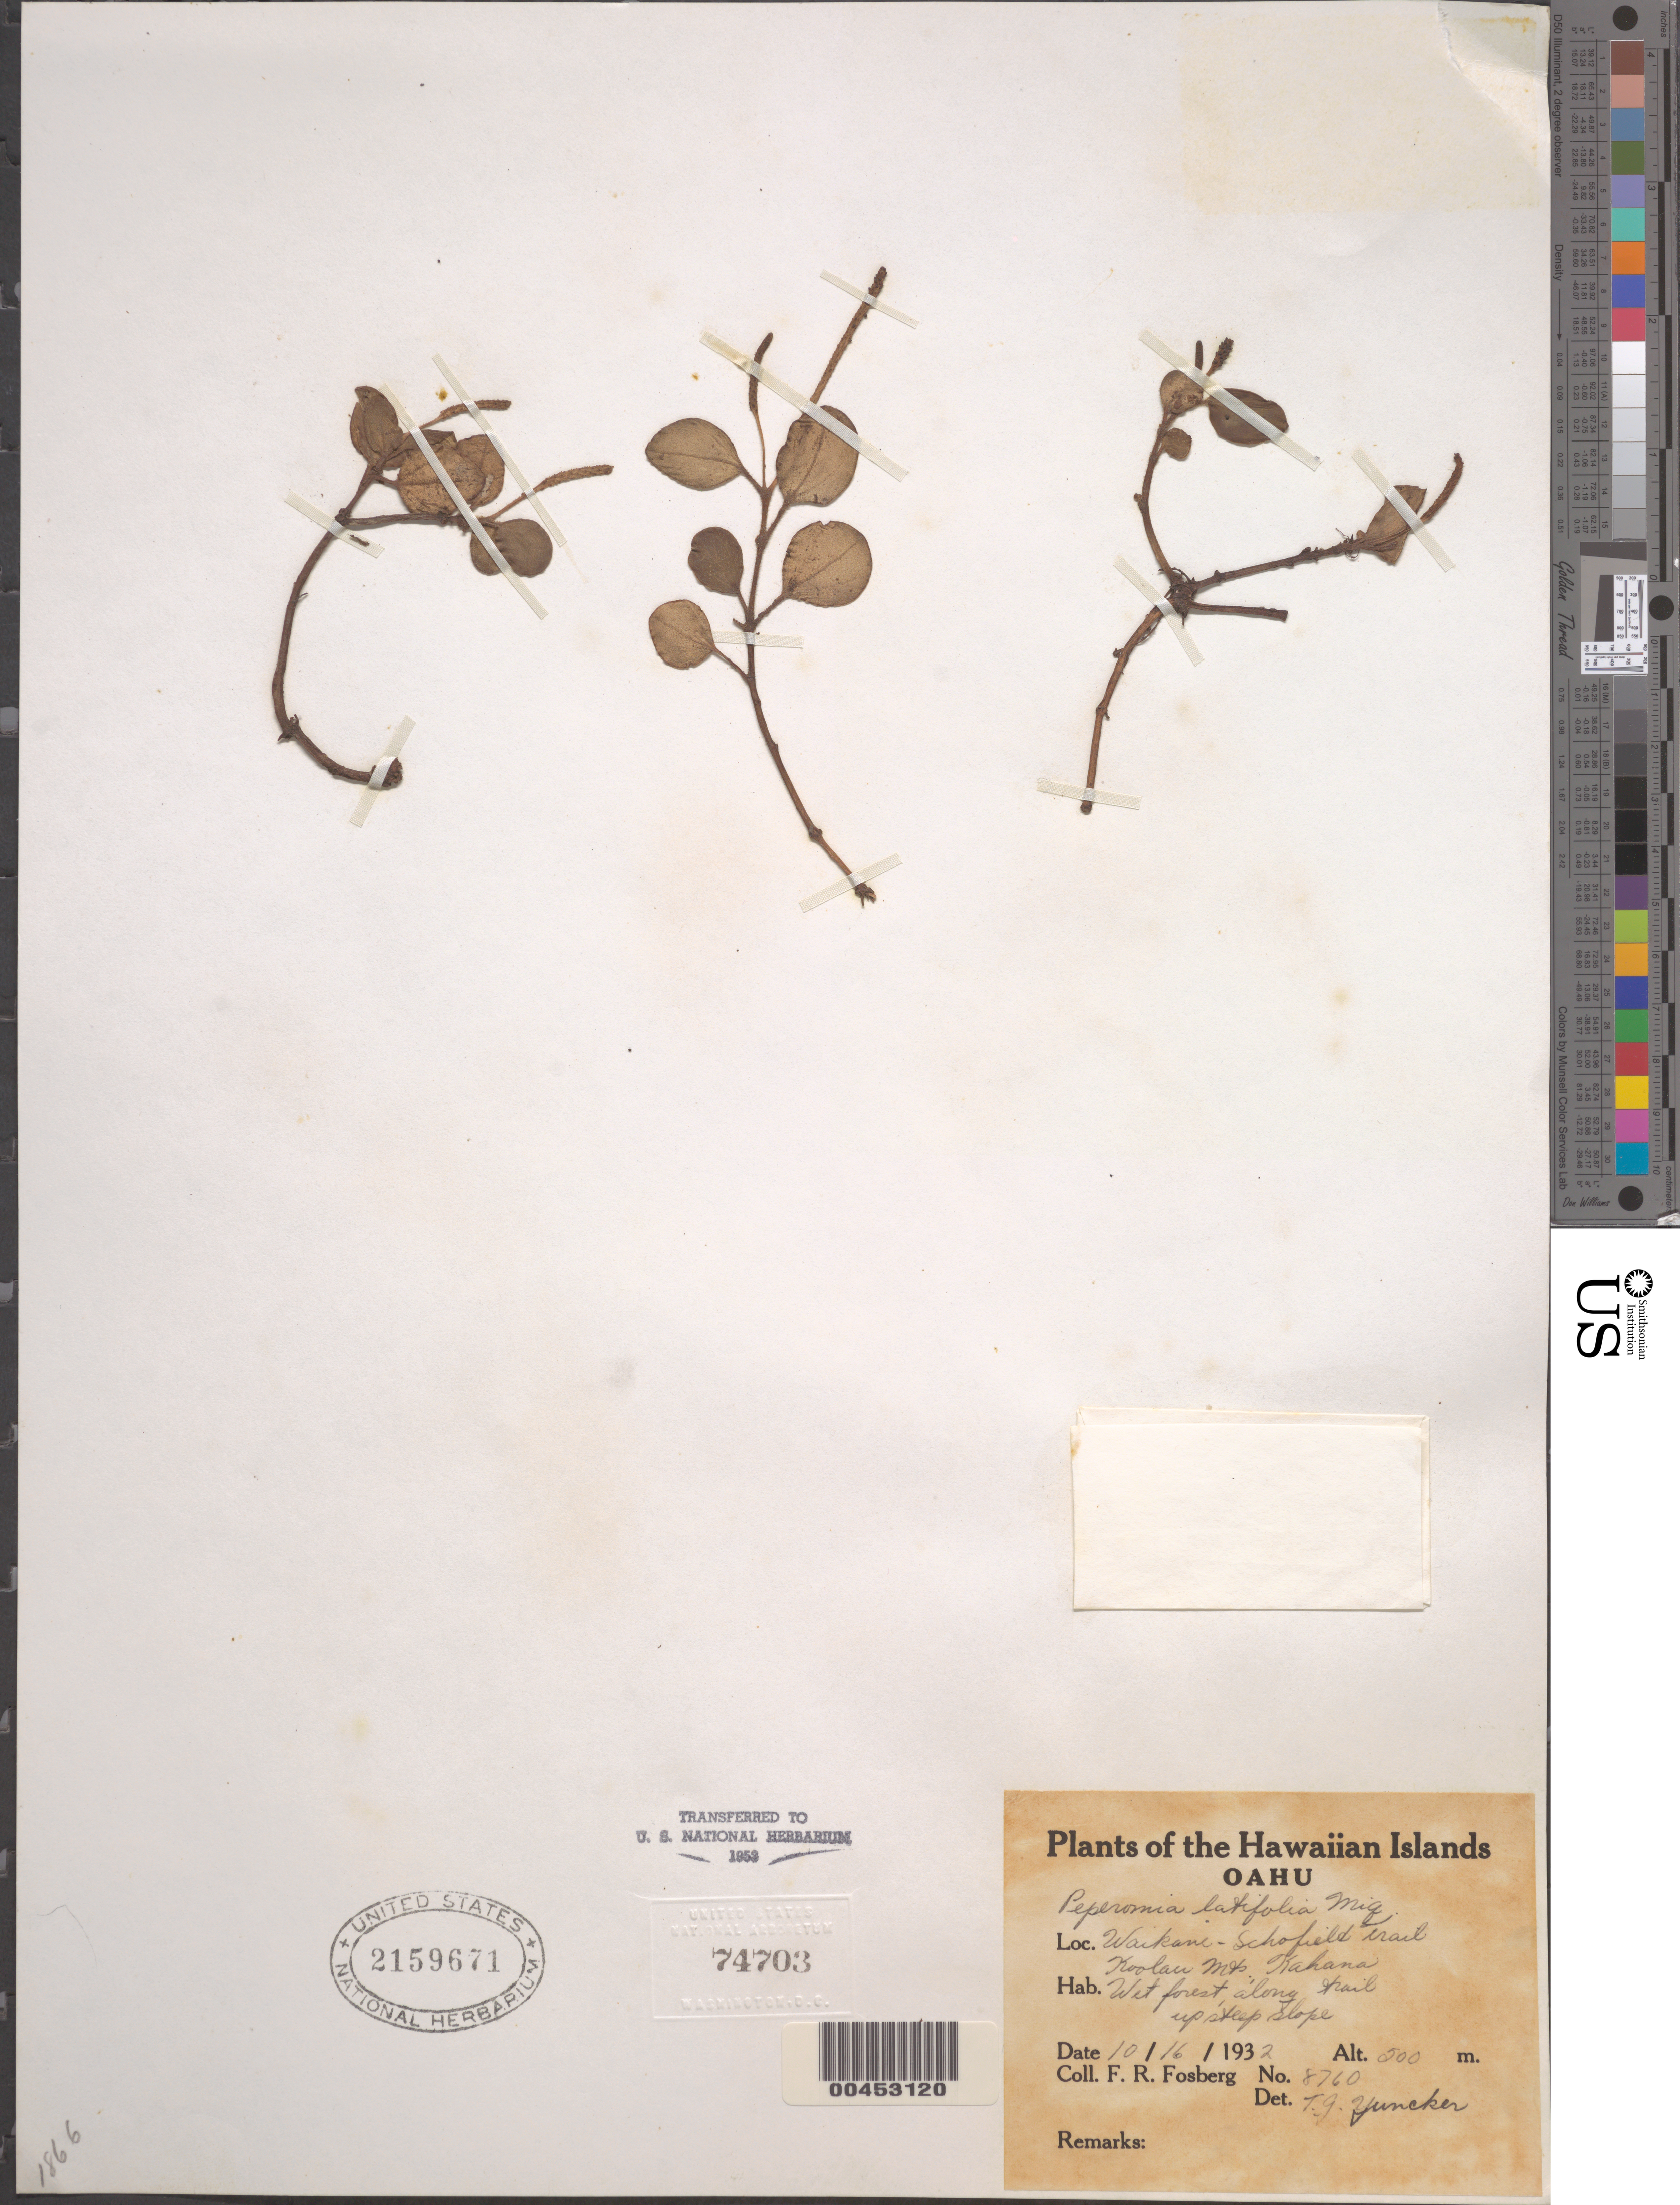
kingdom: Plantae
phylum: Tracheophyta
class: Magnoliopsida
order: Piperales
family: Piperaceae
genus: Peperomia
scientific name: Peperomia latifolia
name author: Miq.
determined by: Yuncker, T. G.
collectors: F. R. Fosberg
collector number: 8760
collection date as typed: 16 Oct 1932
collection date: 1932-10-16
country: United States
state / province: Hawaii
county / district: Honolulu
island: Oahu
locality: Waikane-Schofield Trail, Koolau Mts, Kahana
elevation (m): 500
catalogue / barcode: US 2159671